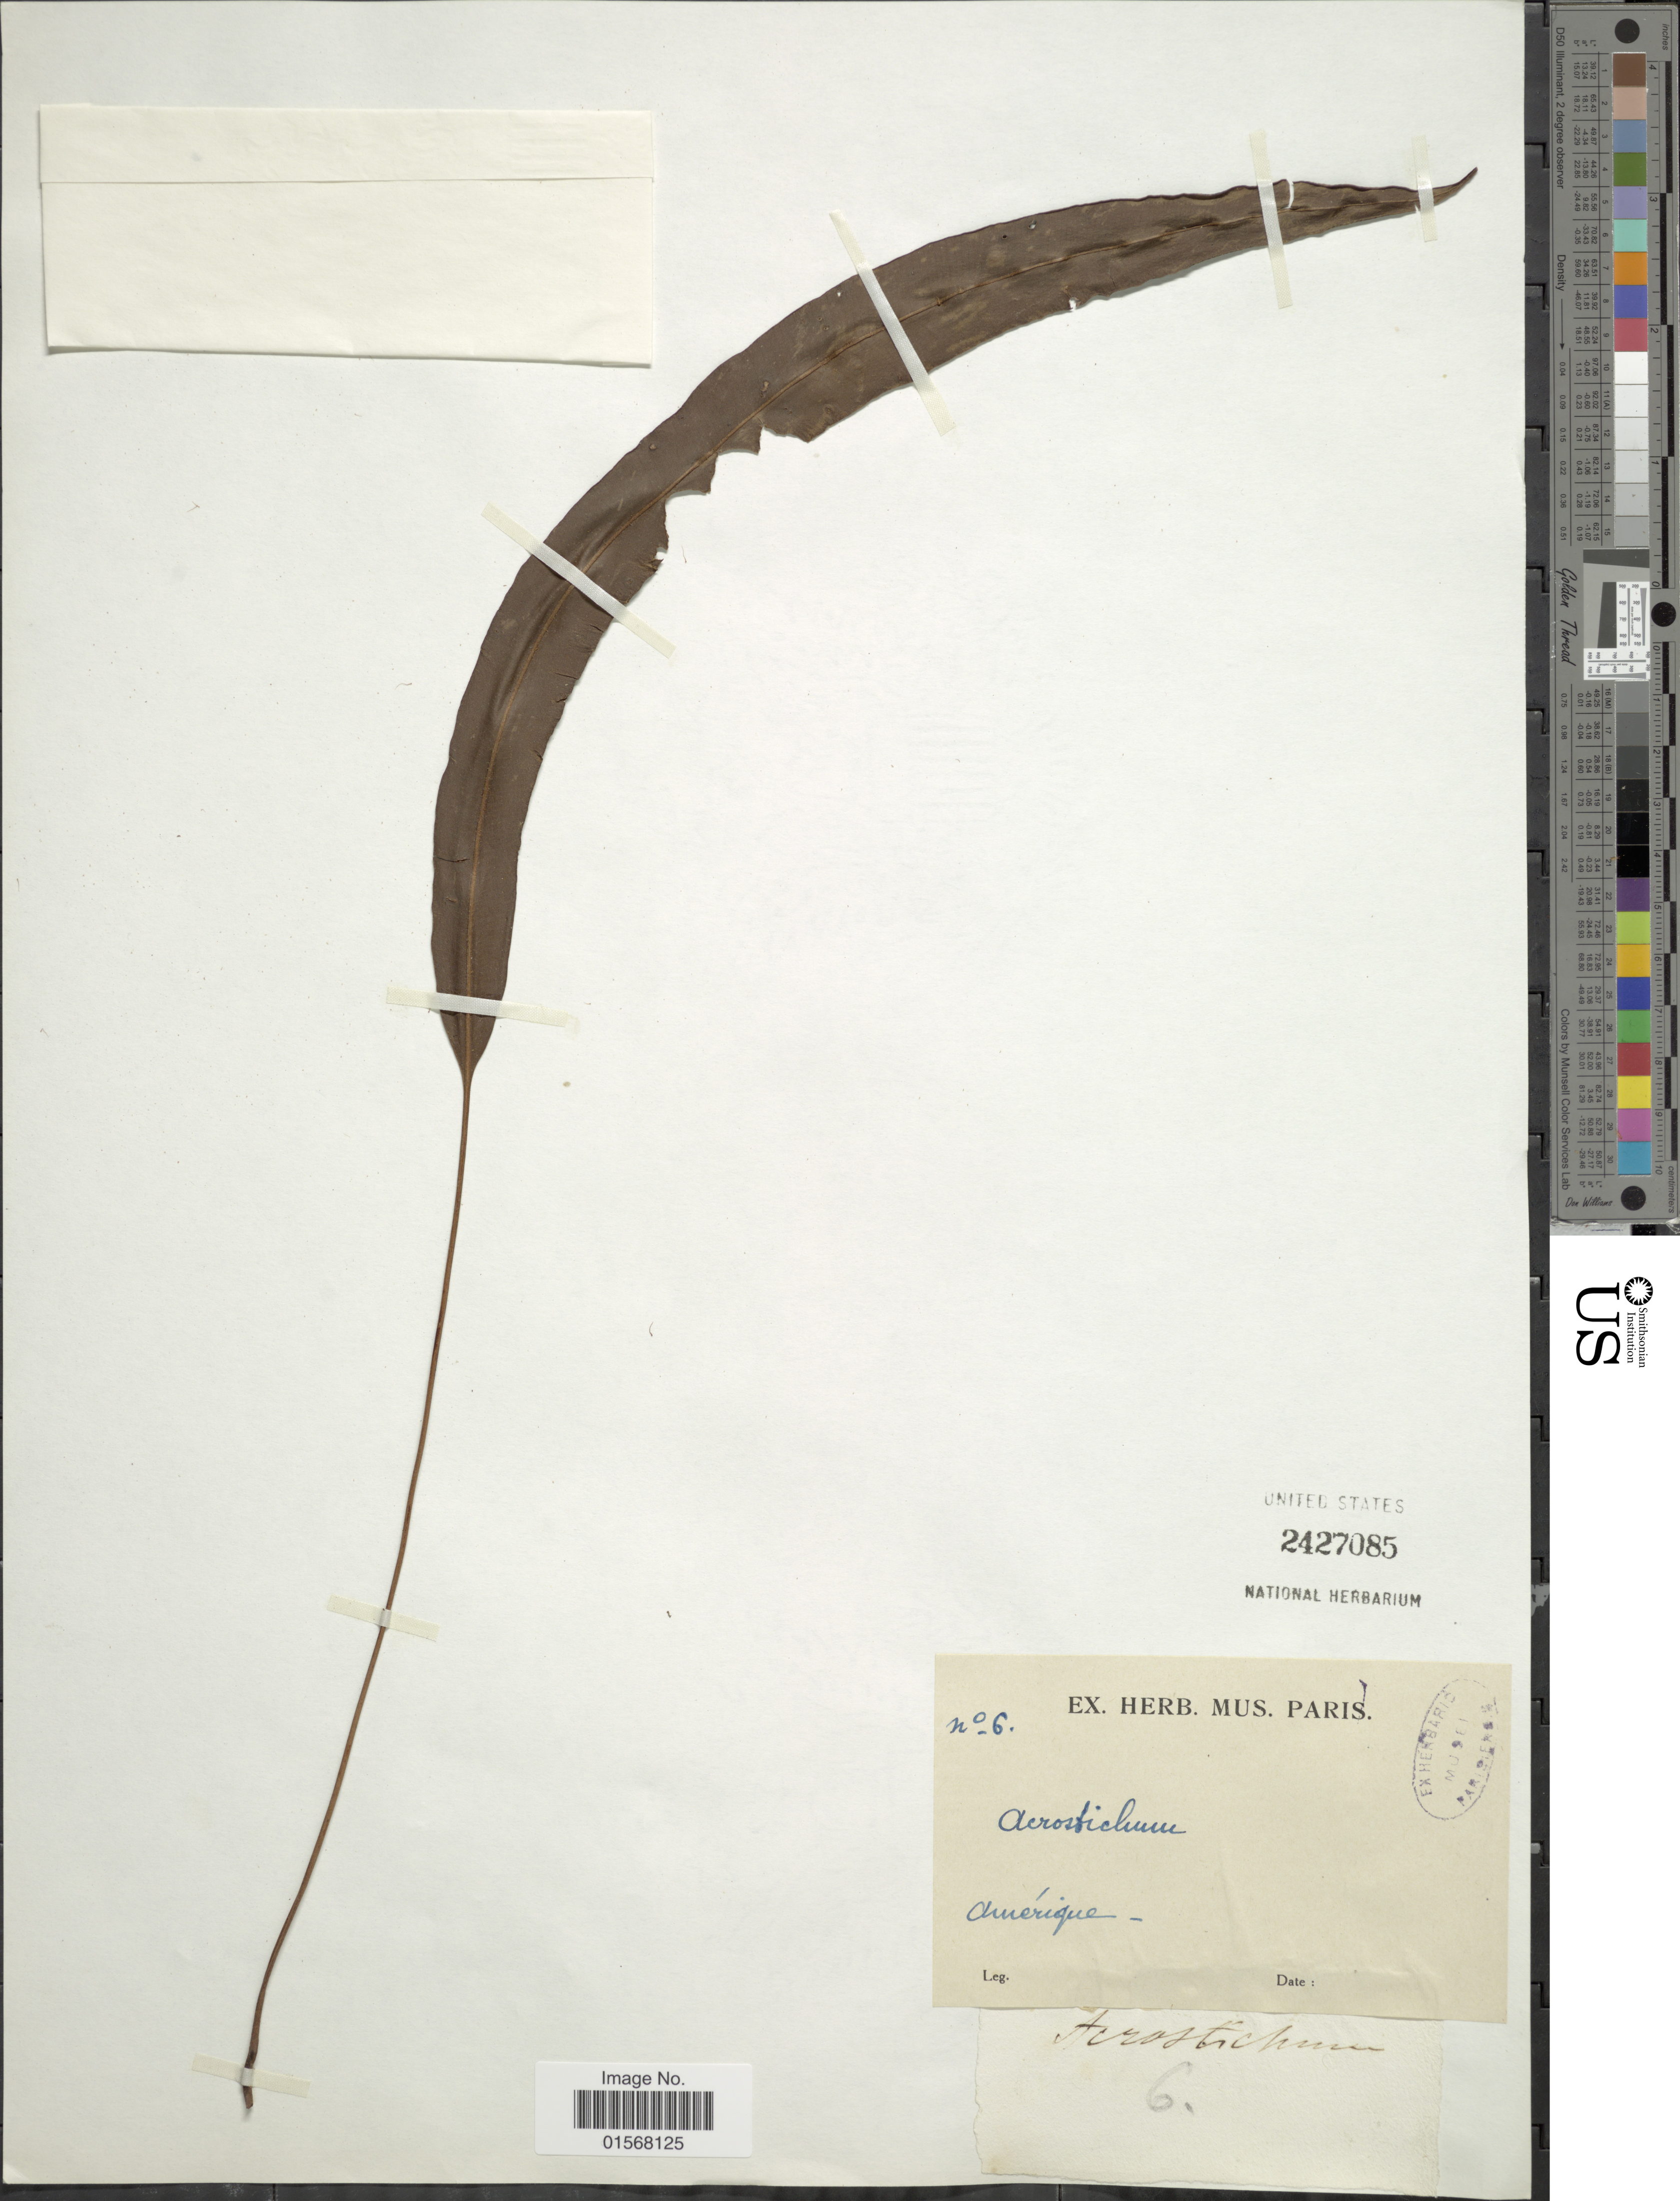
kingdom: Plantae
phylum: Tracheophyta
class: Polypodiopsida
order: Polypodiales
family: Dryopteridaceae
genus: Elaphoglossum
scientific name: Elaphoglossum sp.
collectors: ex herb. Mus. Paris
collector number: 6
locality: Amerique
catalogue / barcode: US 2427085